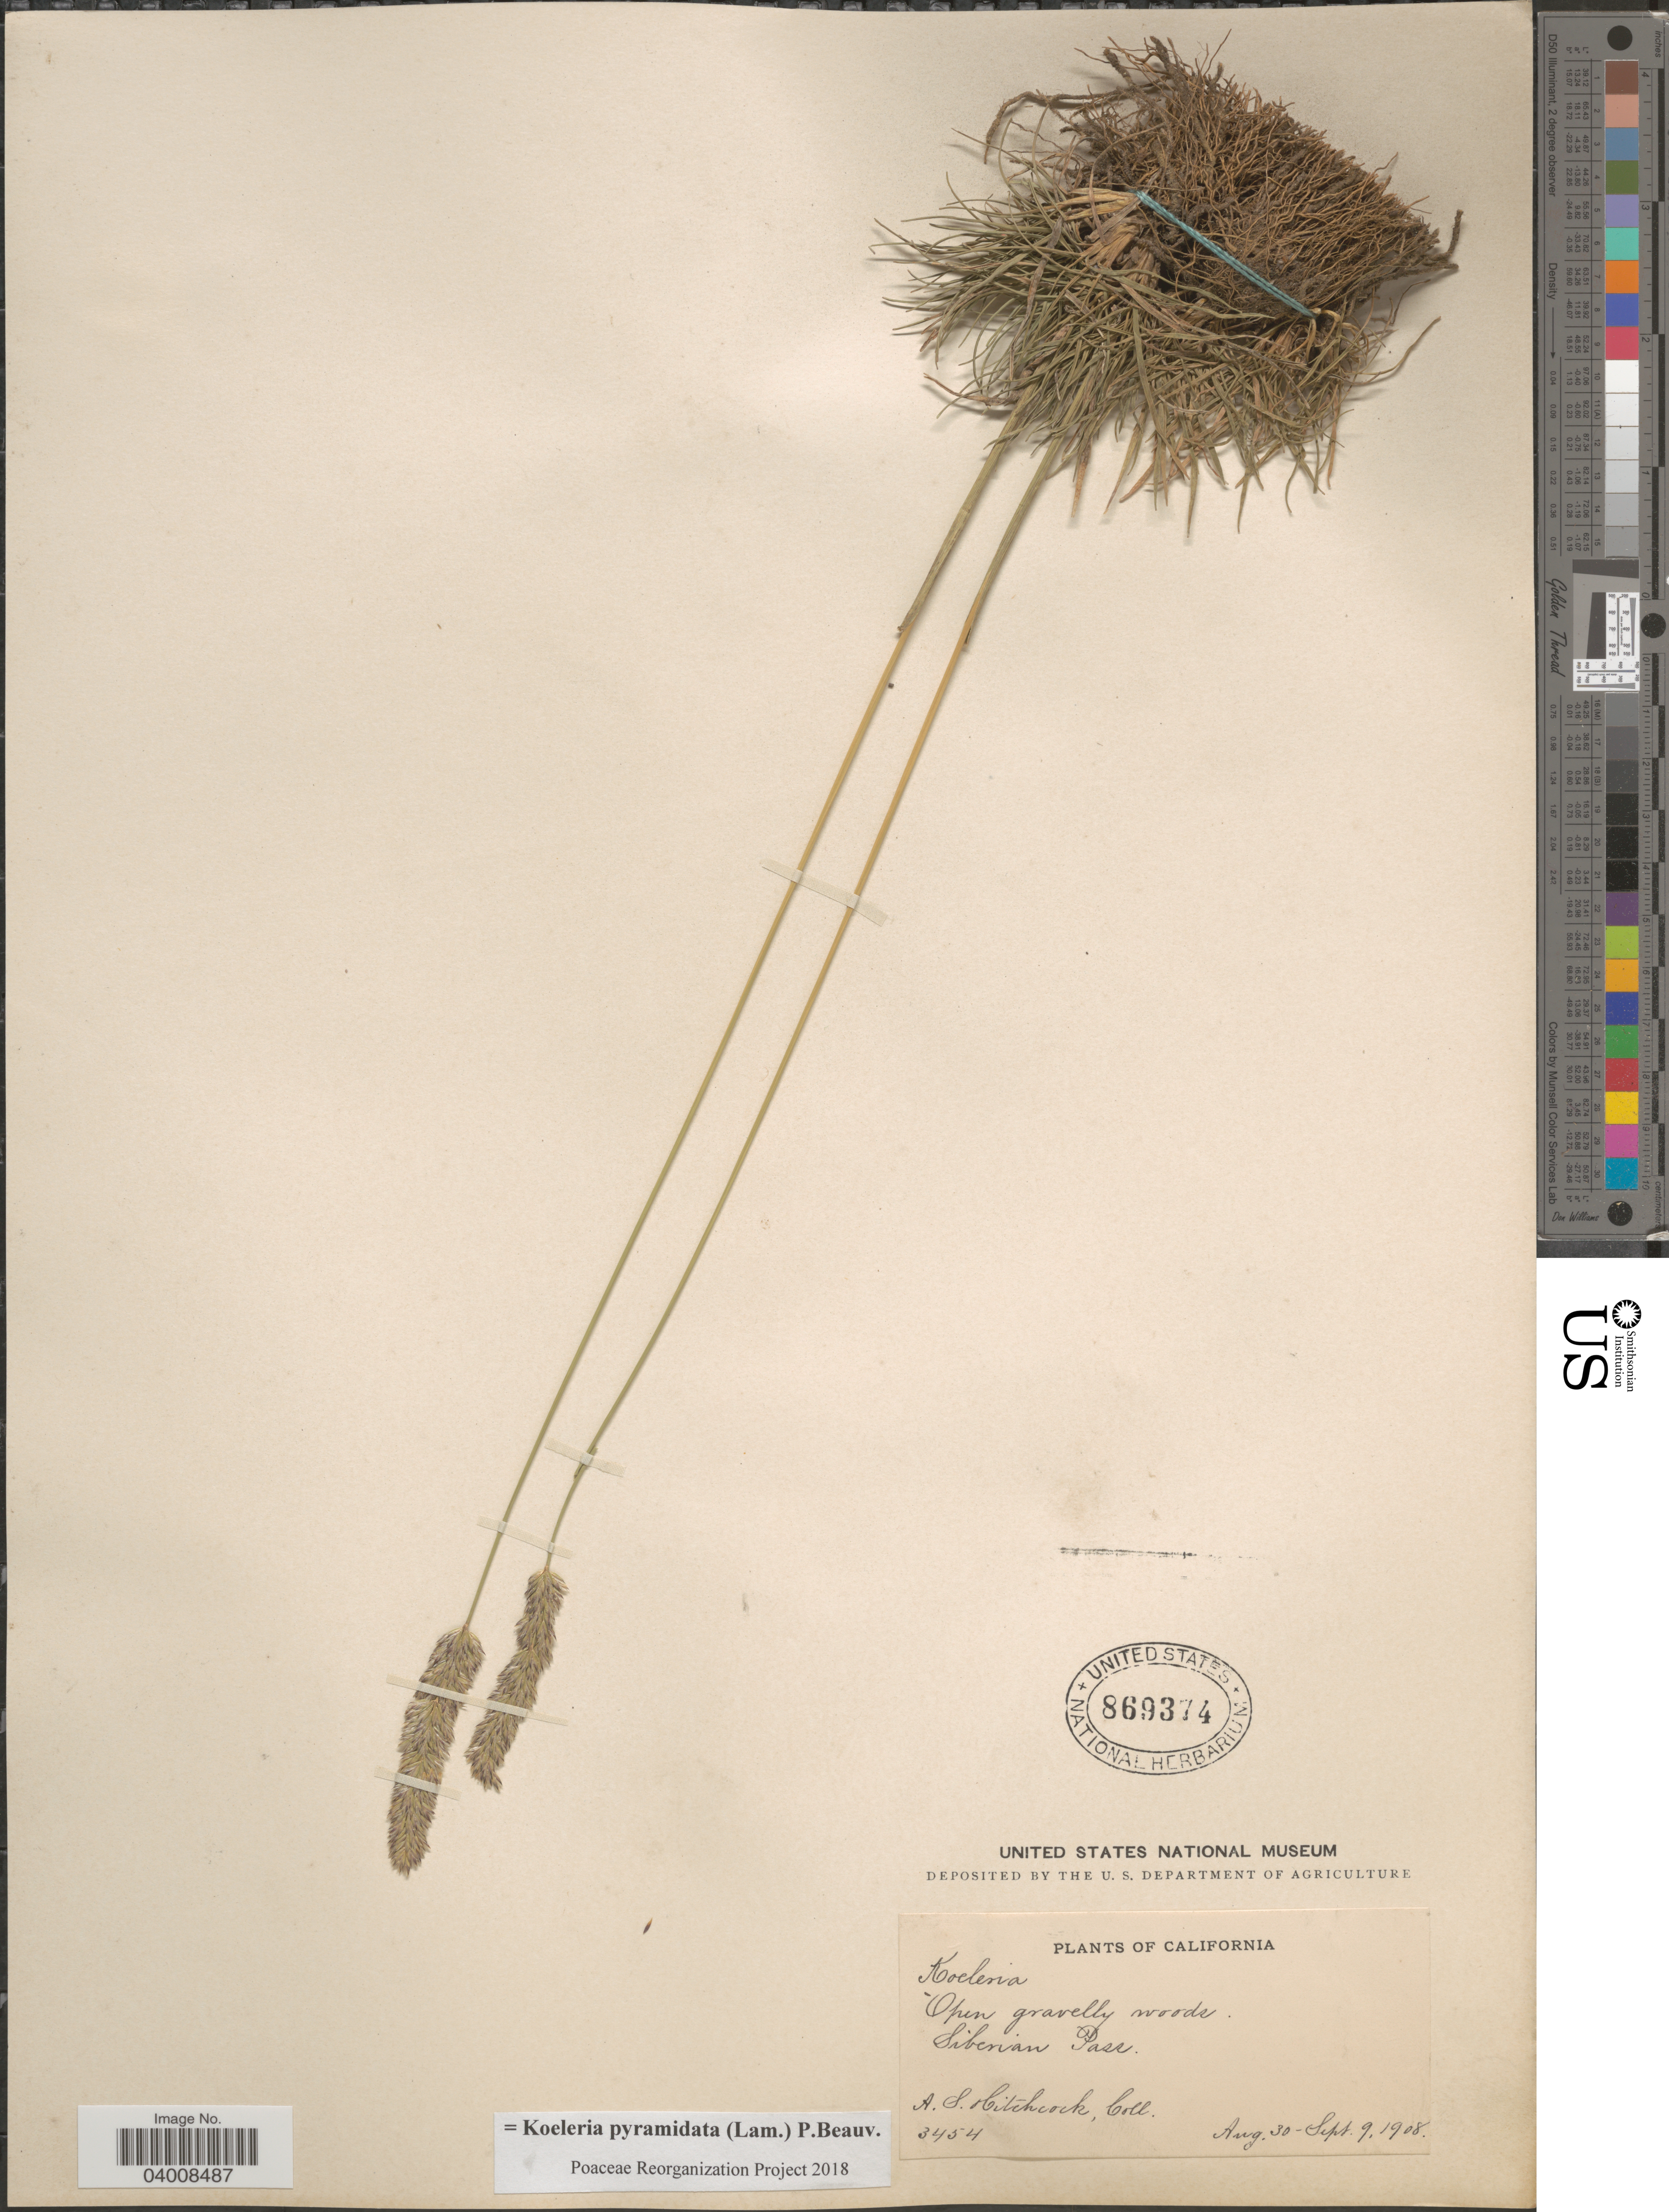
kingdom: Plantae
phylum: Tracheophyta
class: Liliopsida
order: Poales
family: Poaceae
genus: Koeleria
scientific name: Koeleria pyramidata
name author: (Lam.) P. Beauv.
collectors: A. S. Hitchcock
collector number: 3454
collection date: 1908-08-30/1908-09-09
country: United States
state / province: California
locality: Open gravelly woods. Siberian Pass.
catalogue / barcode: US 869374